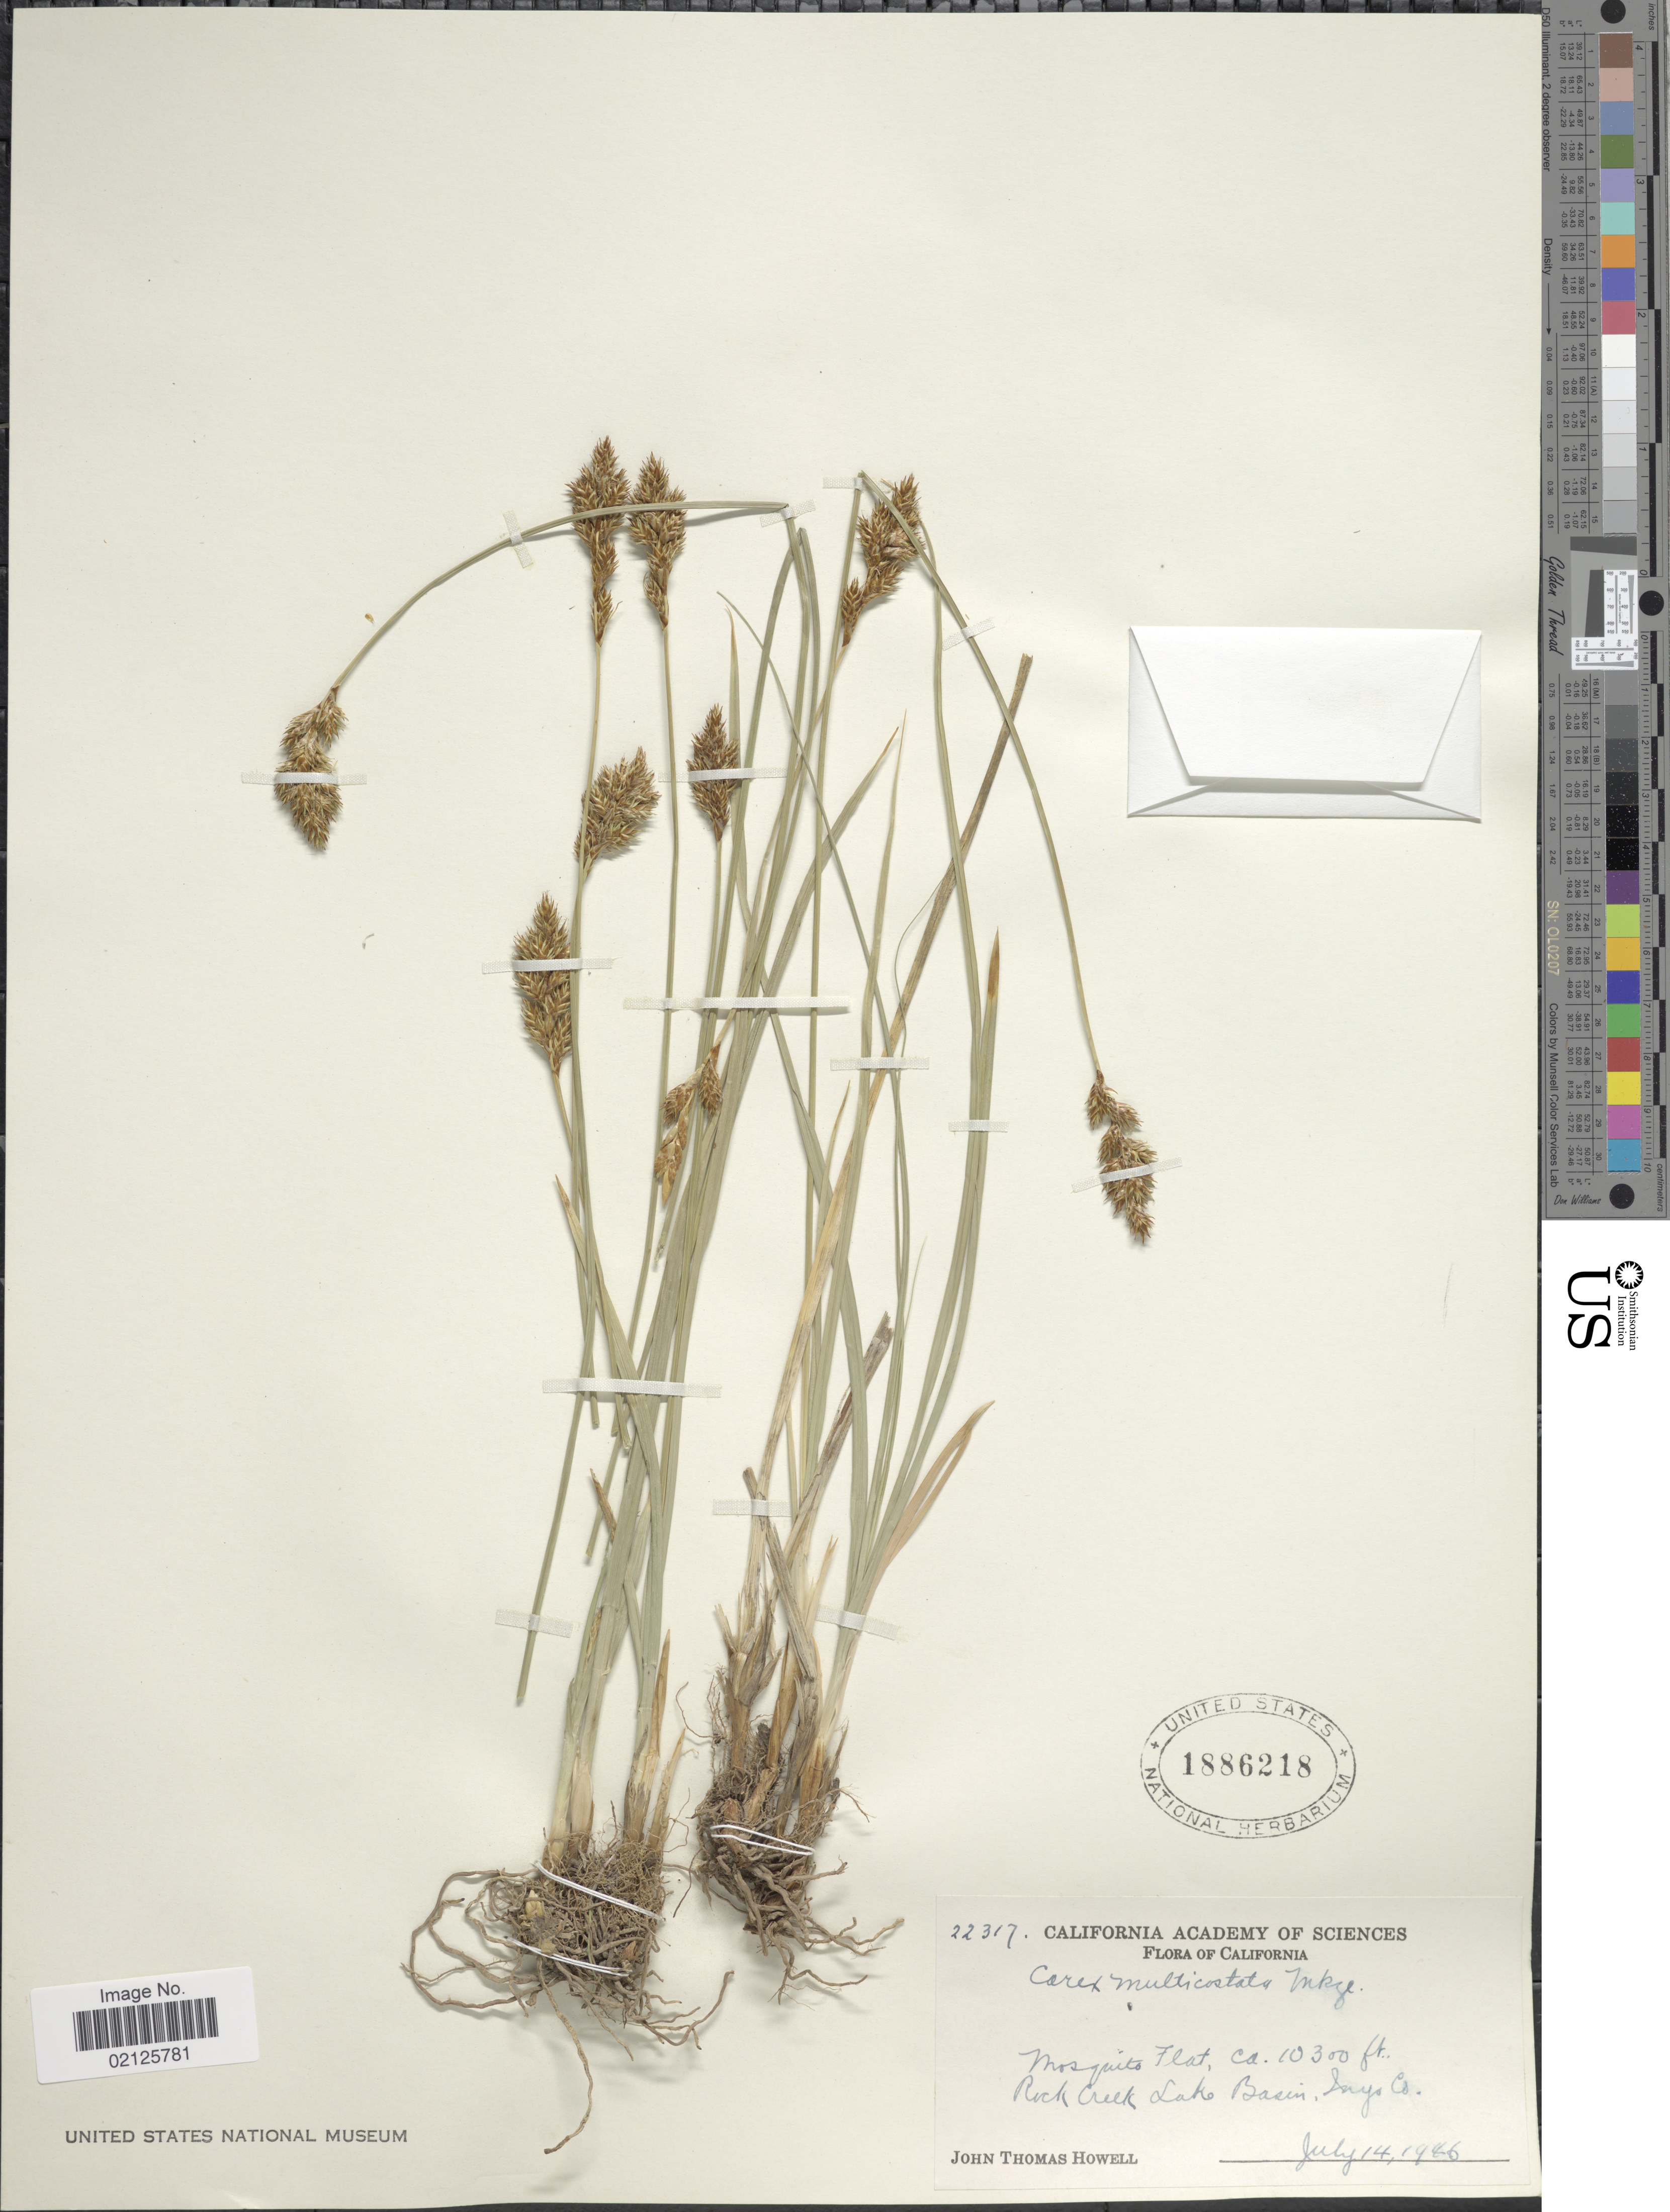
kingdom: Plantae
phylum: Tracheophyta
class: Liliopsida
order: Poales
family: Cyperaceae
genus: Carex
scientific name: Carex multicostata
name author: Mack.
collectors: J. T. Howell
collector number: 22317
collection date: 1946-07-14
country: United States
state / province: California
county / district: Inyo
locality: Mosquito Flat, Rock Creek Lake Basin, Inyo Co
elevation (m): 3139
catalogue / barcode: US 1886218